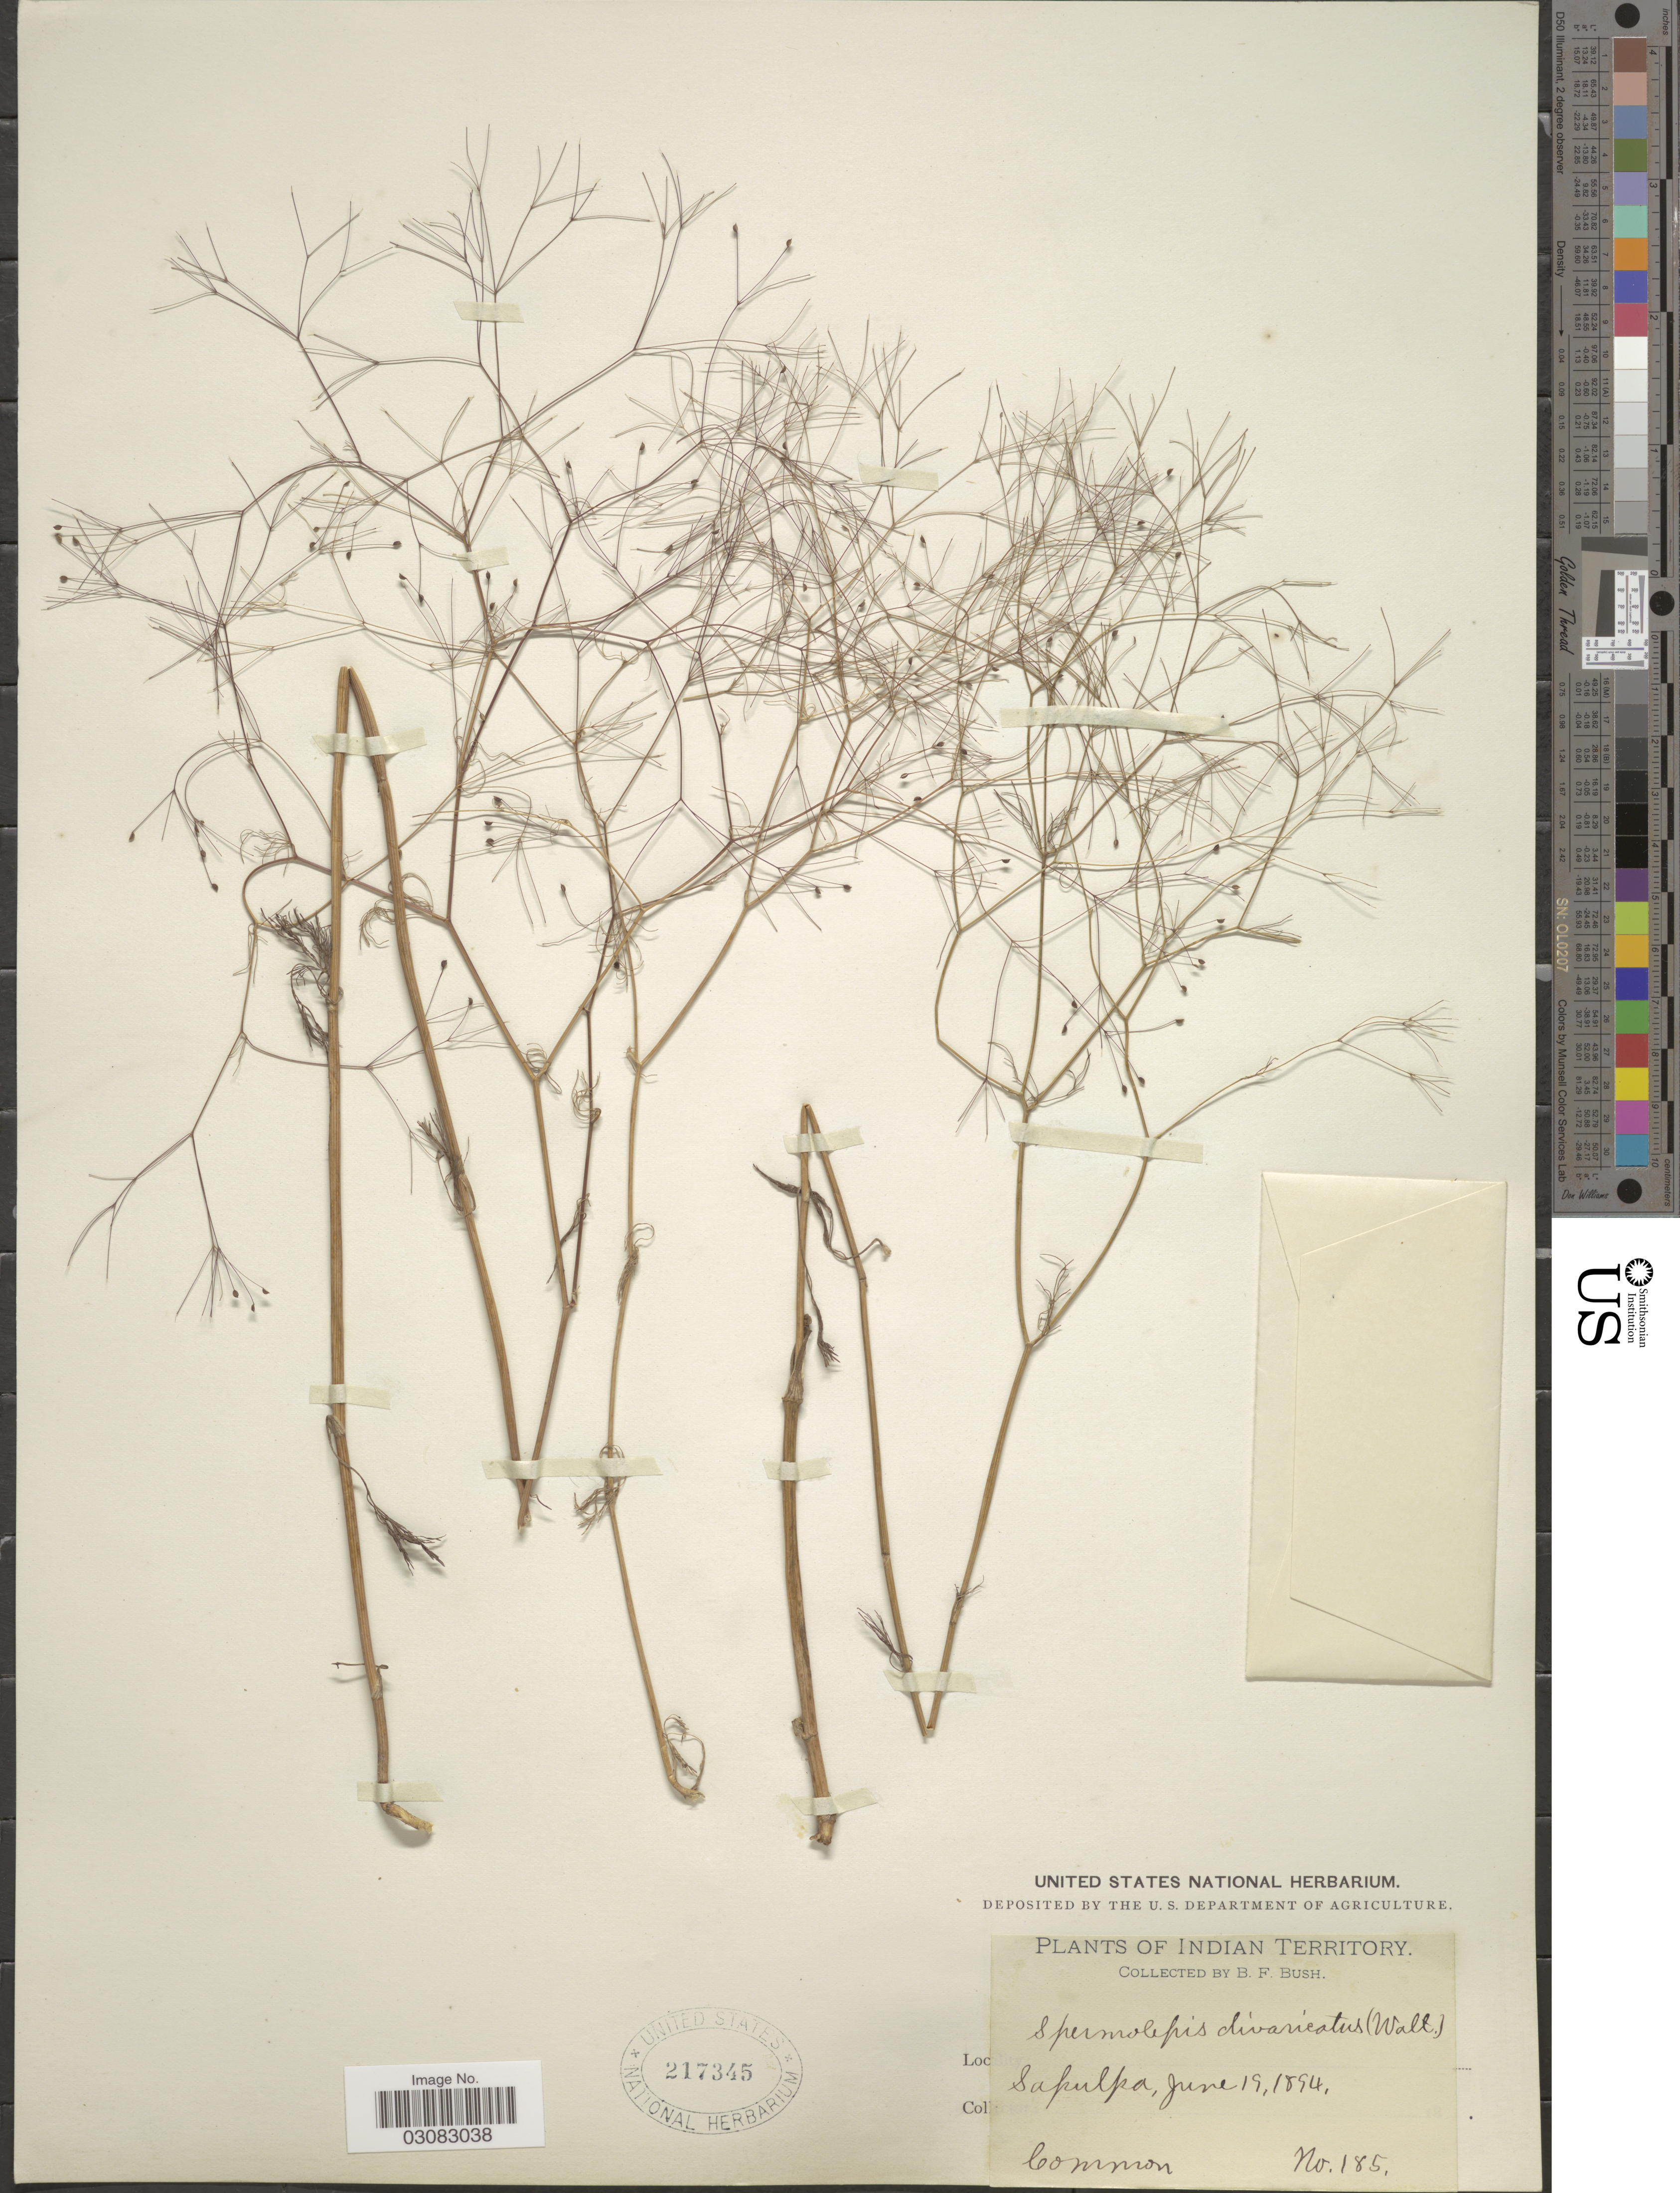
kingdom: Plantae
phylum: Tracheophyta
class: Magnoliopsida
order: Apiales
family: Apiaceae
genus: Spermolepis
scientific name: Spermolepis divaricata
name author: (Walter) Raf.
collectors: B. F. Bush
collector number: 185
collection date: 1894-06-19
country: United States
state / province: Oklahoma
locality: Indian Territory, Sapulpa.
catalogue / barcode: US 217345